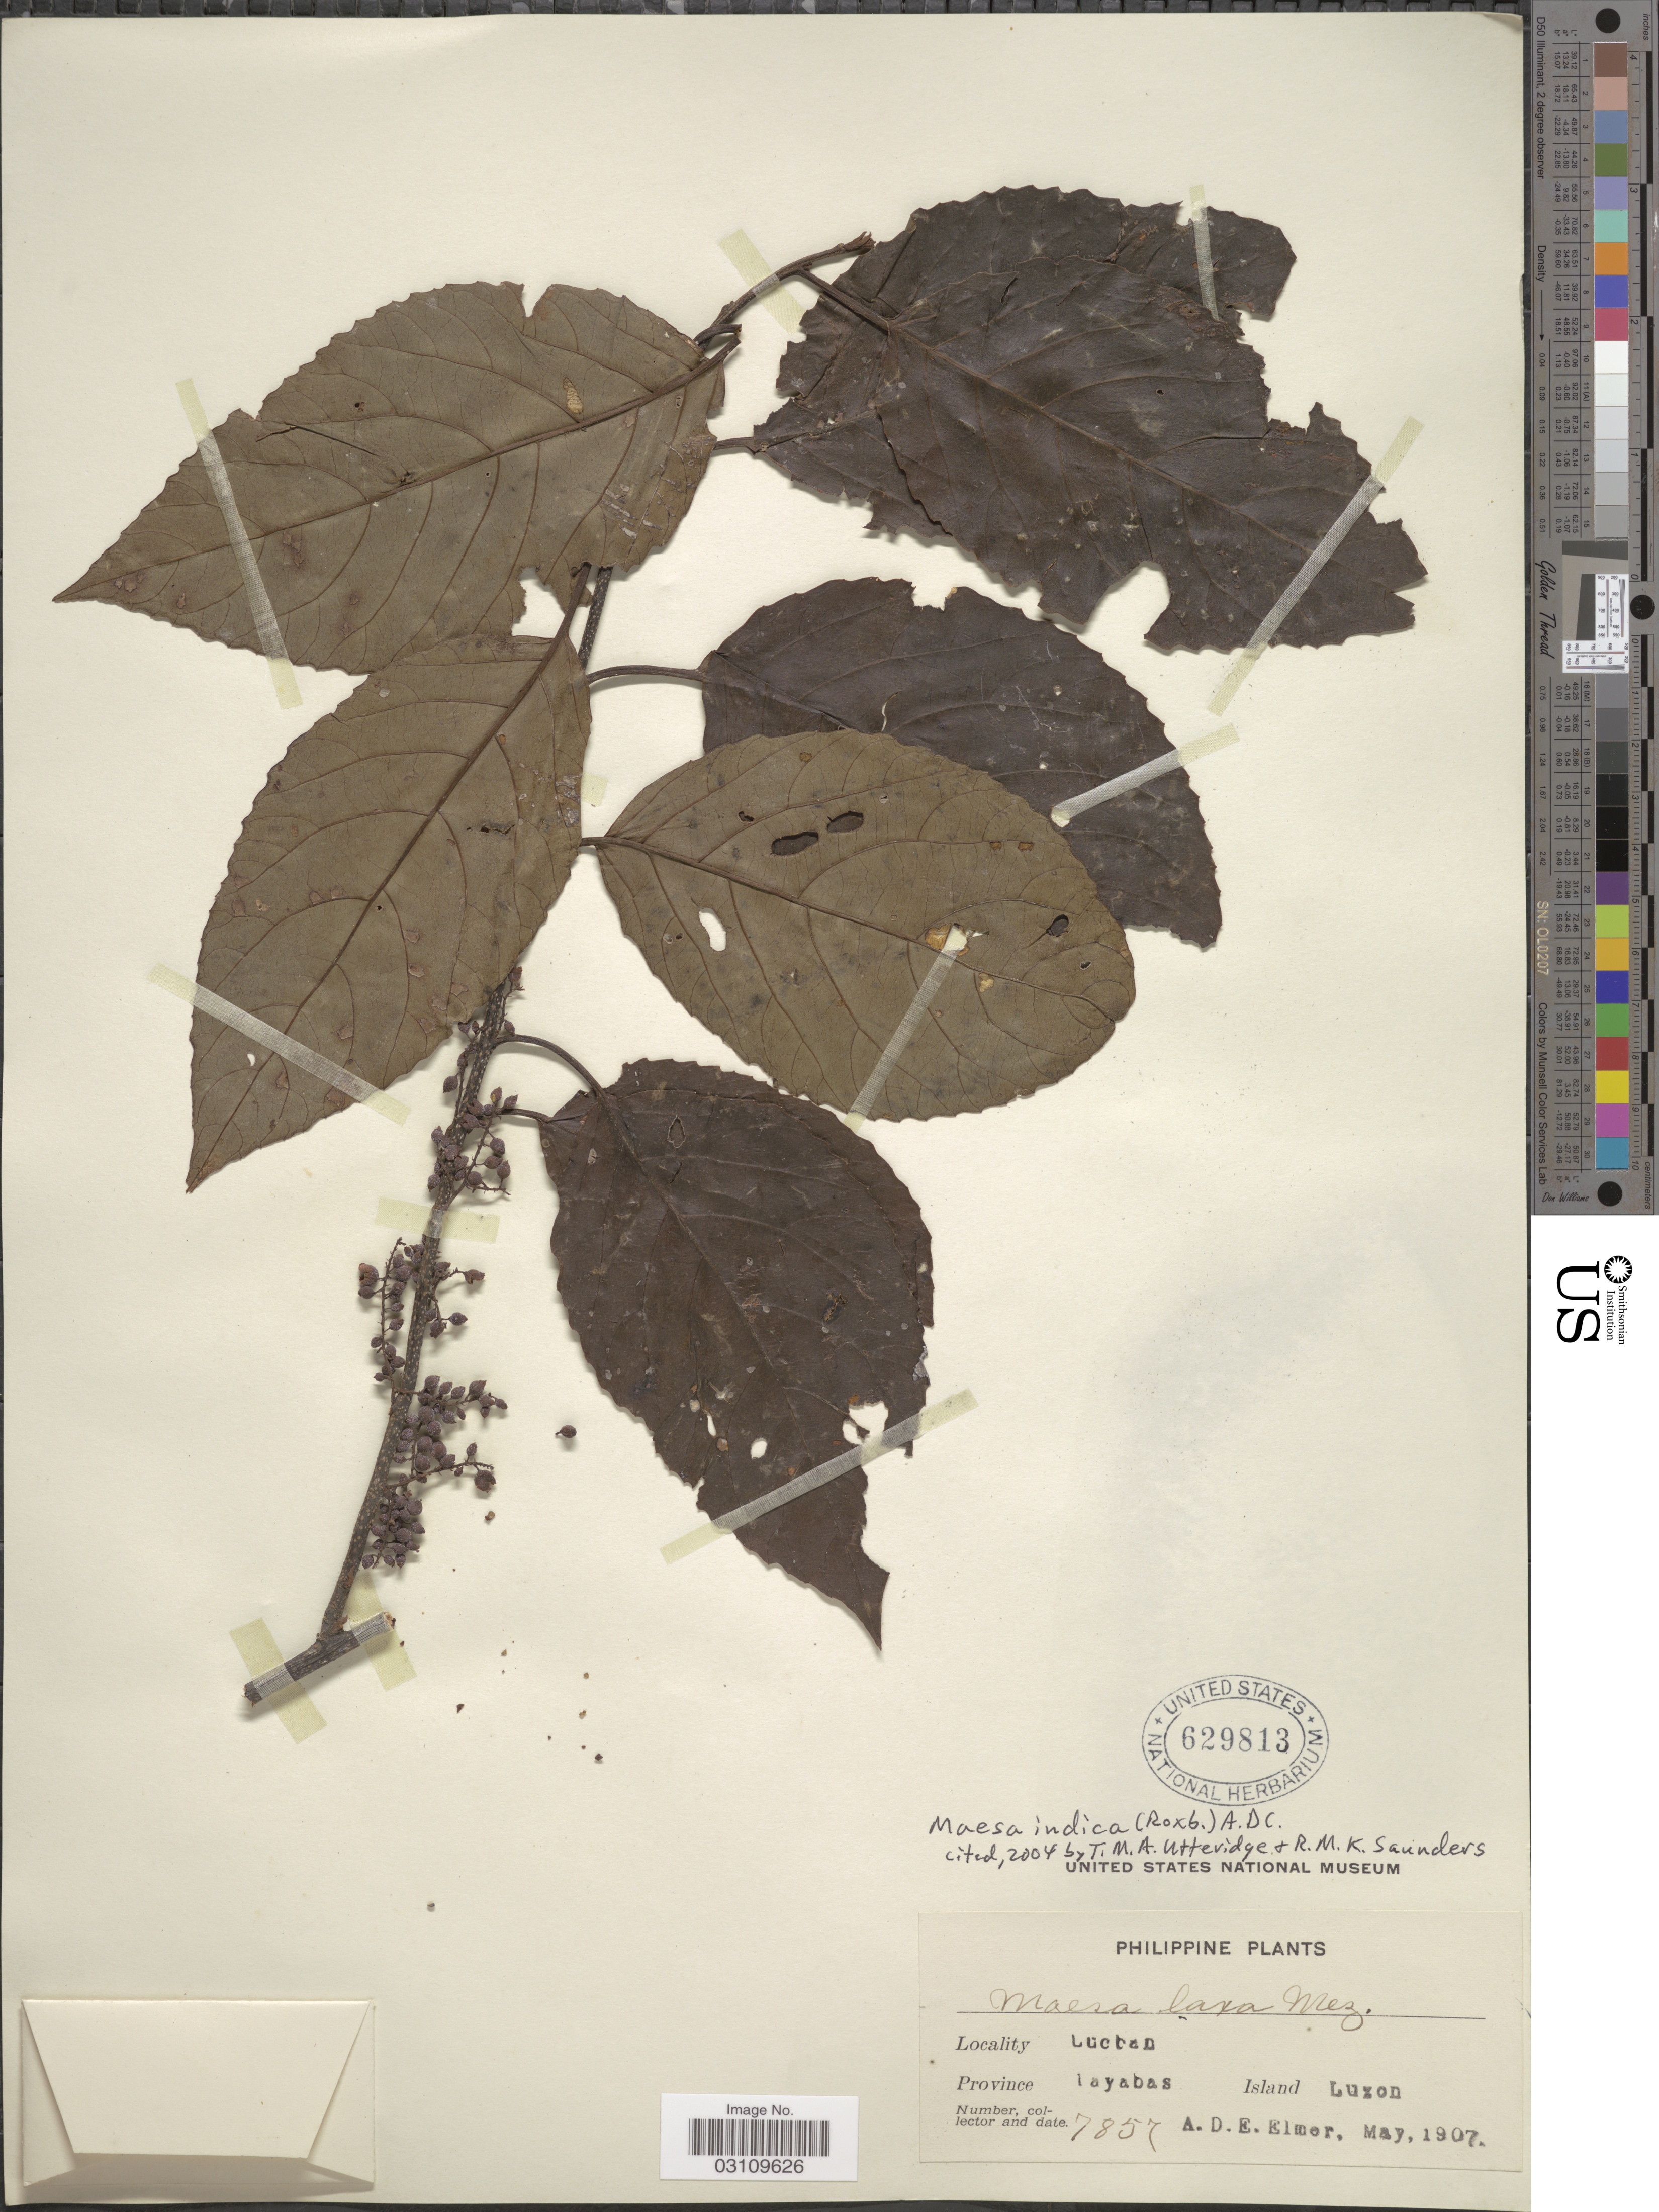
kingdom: Plantae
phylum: Tracheophyta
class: Magnoliopsida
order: Ericales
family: Primulaceae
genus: Maesa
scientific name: Maesa indica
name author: (Roxb.) A. DC.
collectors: A. D. E. Elmer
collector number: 7857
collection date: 1907-05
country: Philippines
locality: Lucban, Province Tayabas, Island Luzon.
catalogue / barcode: US 629813